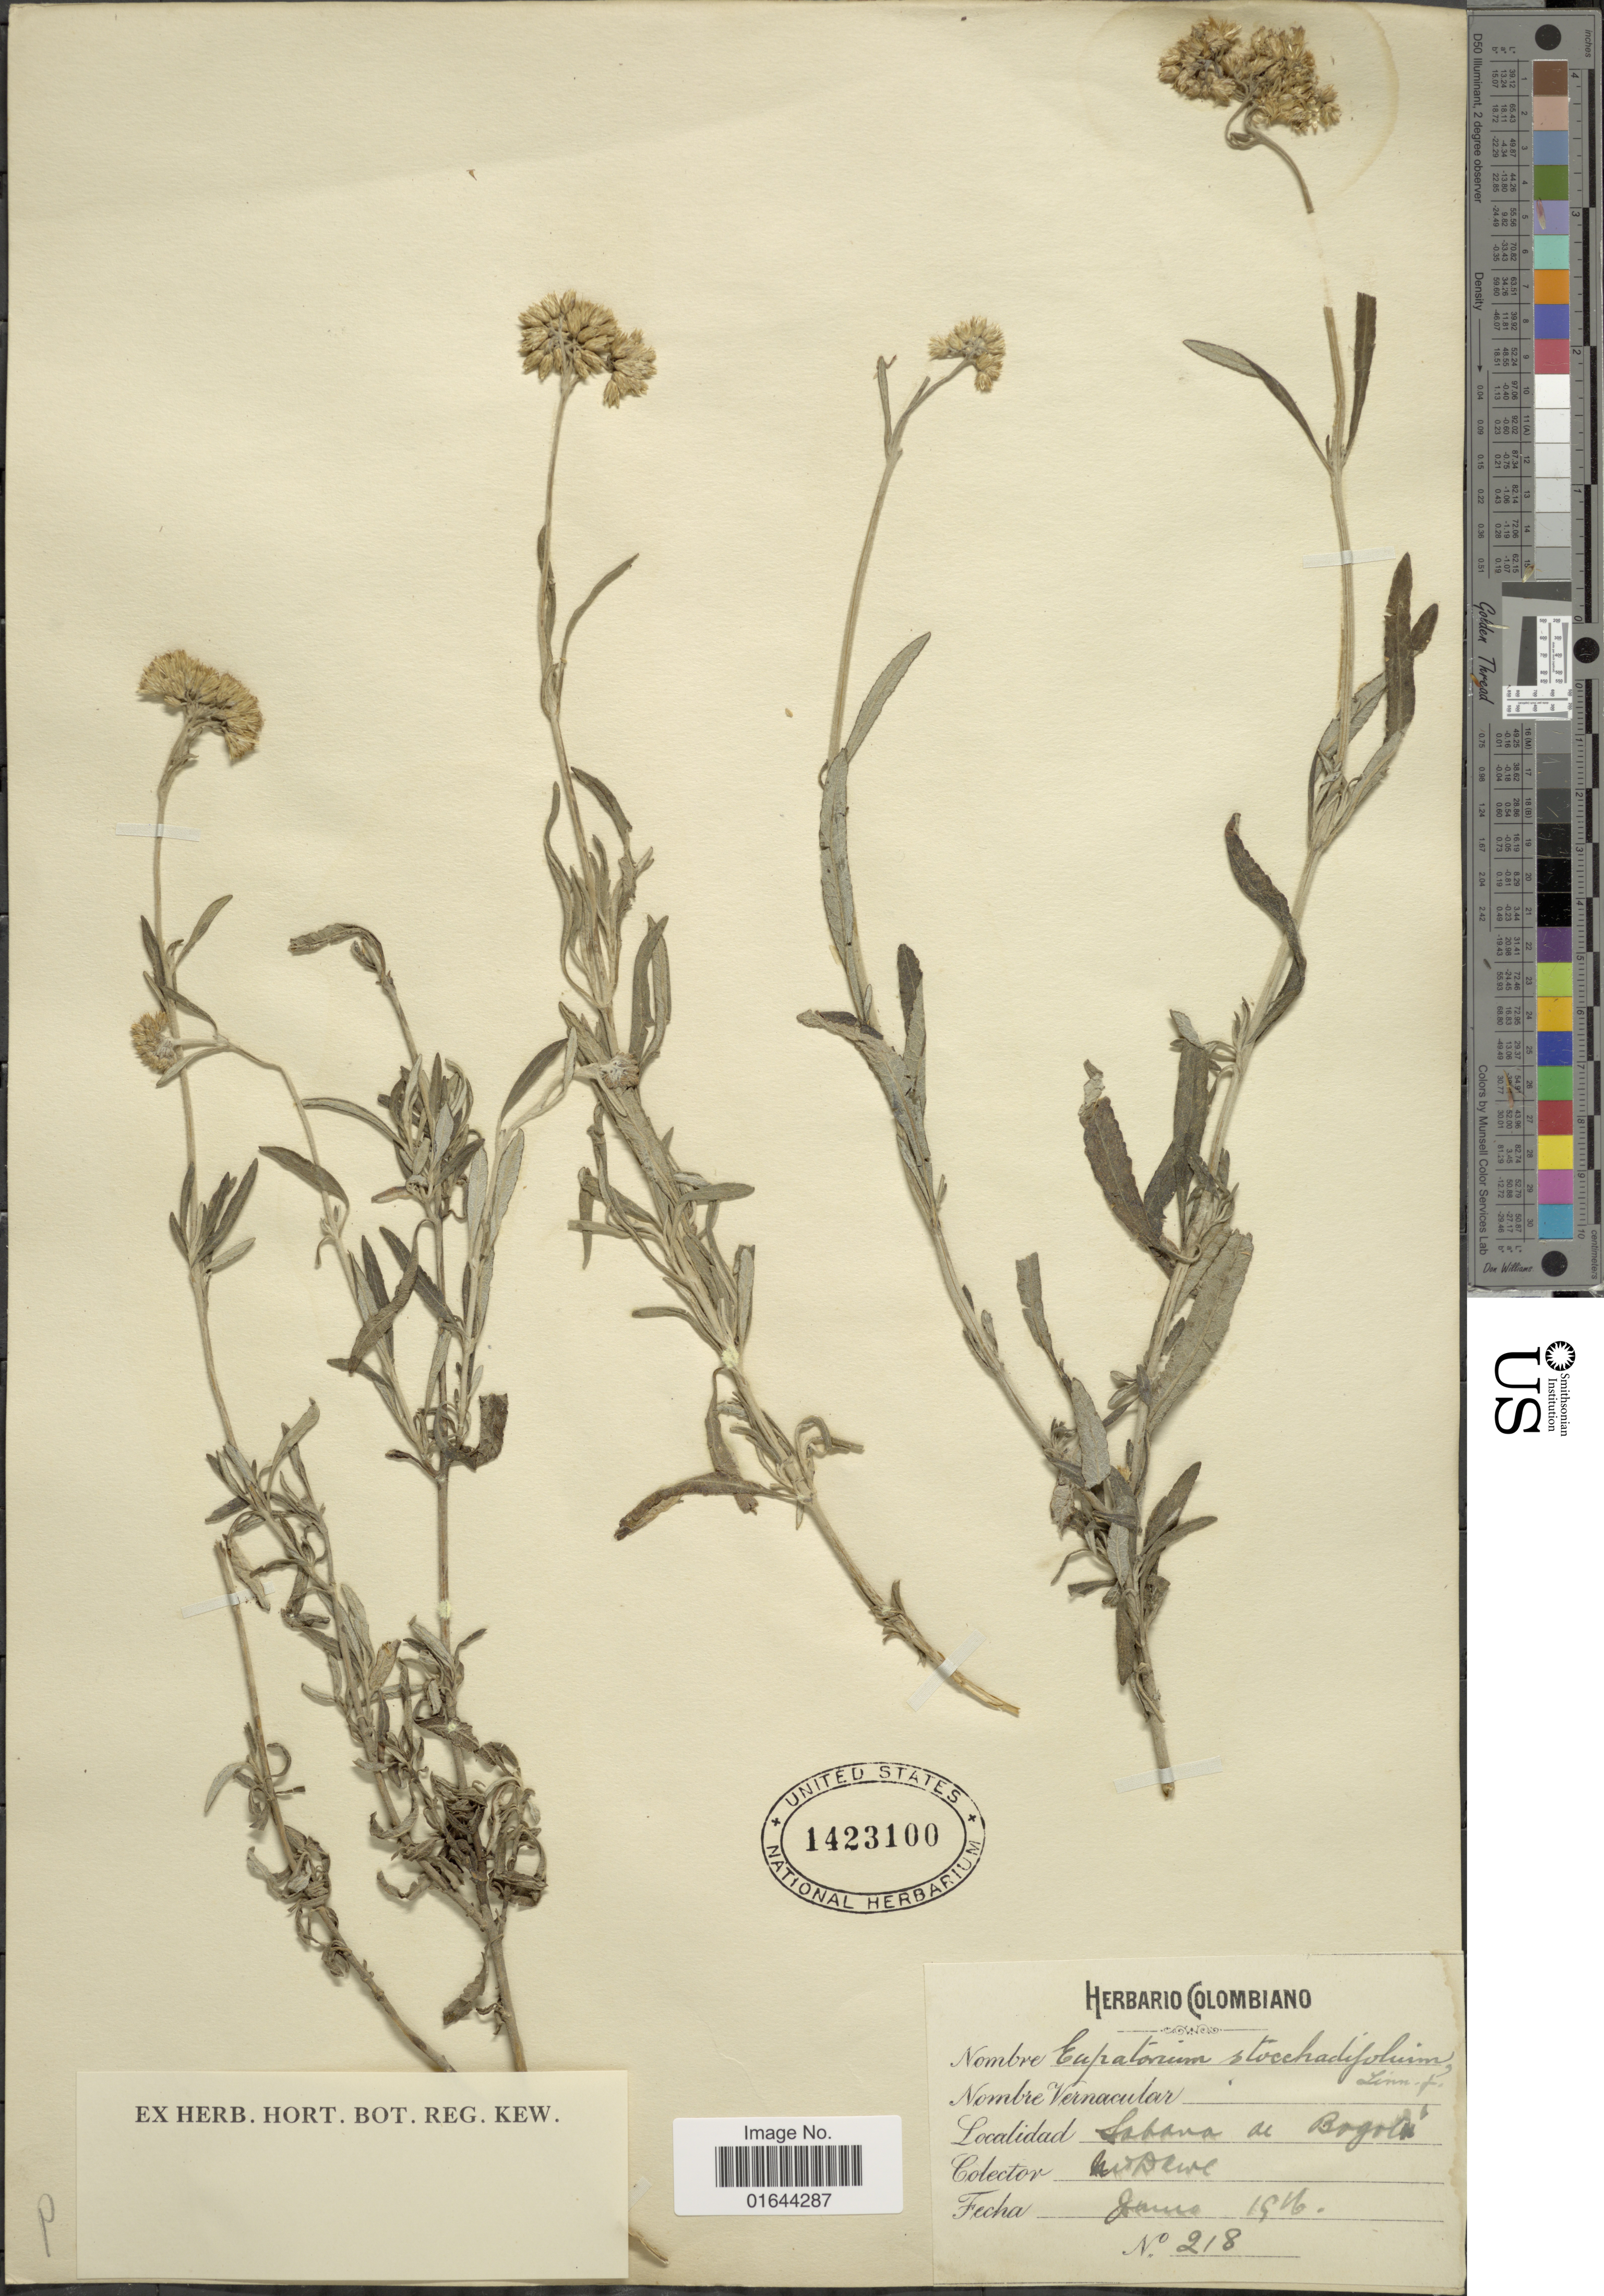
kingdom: Plantae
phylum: Tracheophyta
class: Magnoliopsida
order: Asterales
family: Asteraceae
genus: Lourteigia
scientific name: Lourteigia stoechadifolia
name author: (L. f.) R.M. King & H. Rob.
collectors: M. T. Dawe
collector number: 218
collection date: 1916-06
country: Colombia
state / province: Bogota D.C.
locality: Sabana de Bogota,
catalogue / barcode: US 1423100